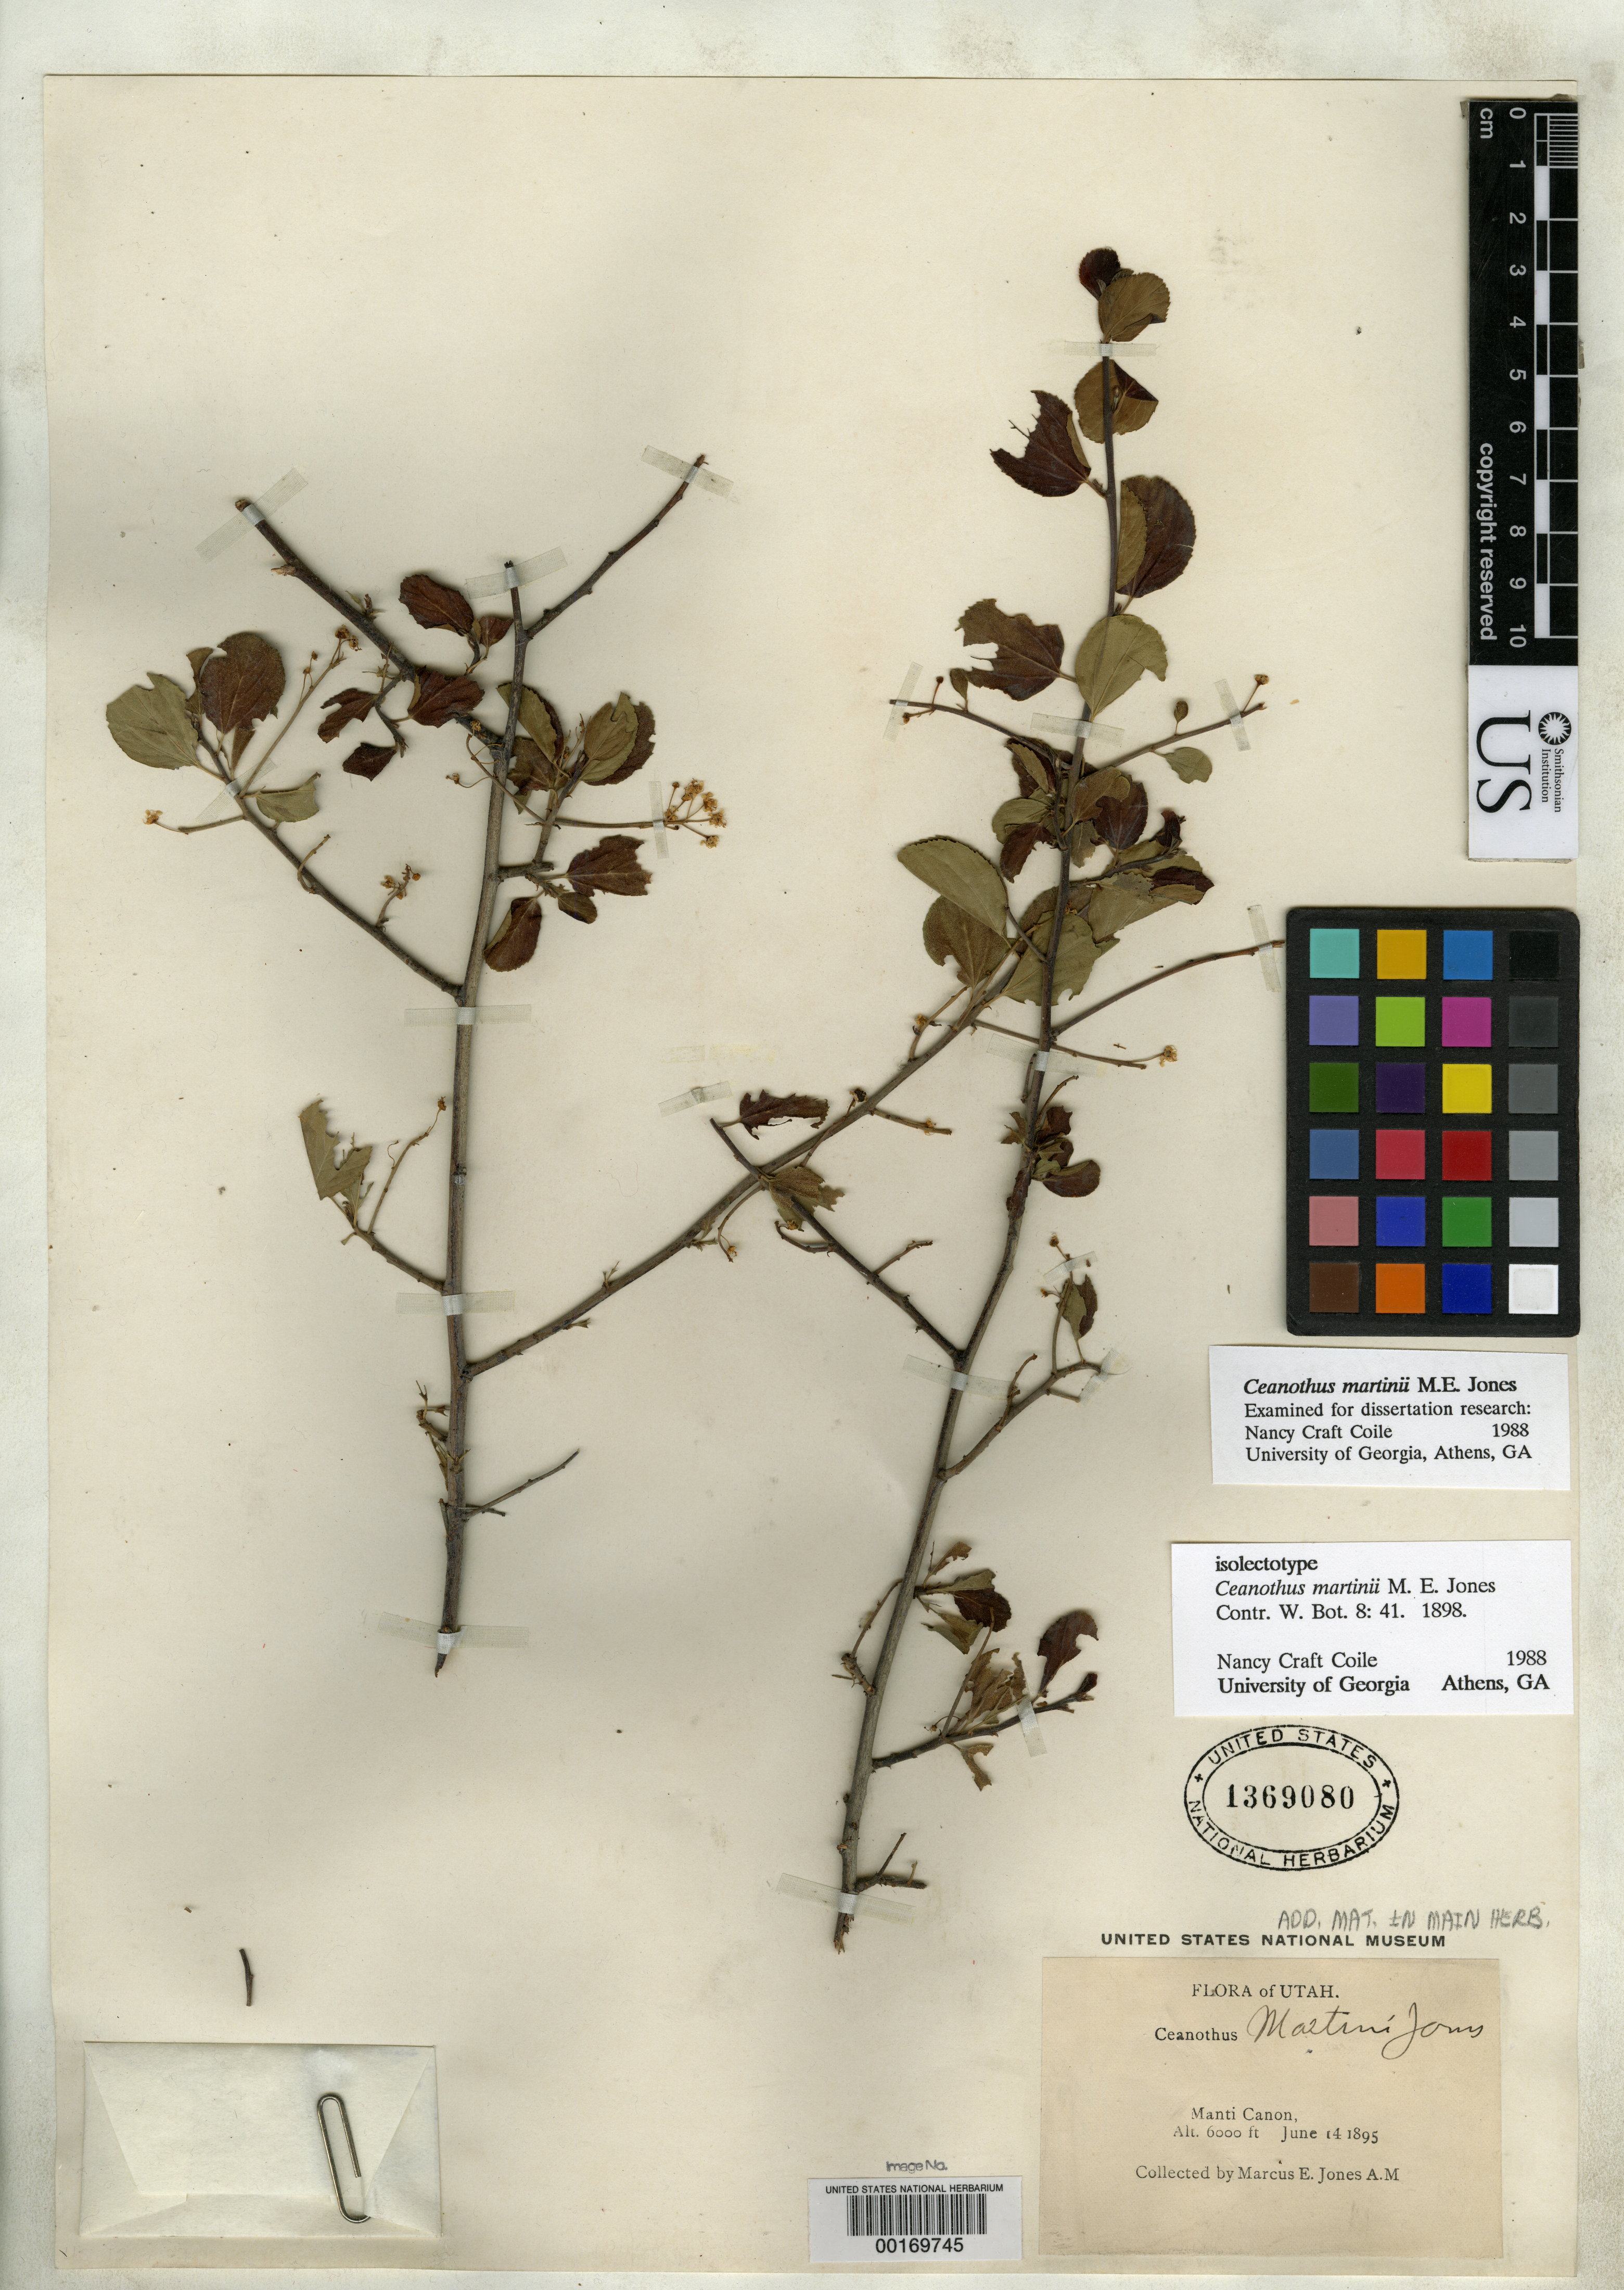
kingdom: Plantae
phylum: Tracheophyta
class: Magnoliopsida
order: Rosales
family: Rhamnaceae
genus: Ceanothus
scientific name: Ceanothus martini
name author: M.E. Jones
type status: Type Collection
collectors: M. E. Jones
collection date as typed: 14 Jun 1895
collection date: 1895-06-14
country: United States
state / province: Utah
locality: Manti Canyon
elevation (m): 1829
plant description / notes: Specimen annotated by N.C. Coile (1988) as isolectotype; lectotypification apparently never published.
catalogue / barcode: US 1369080